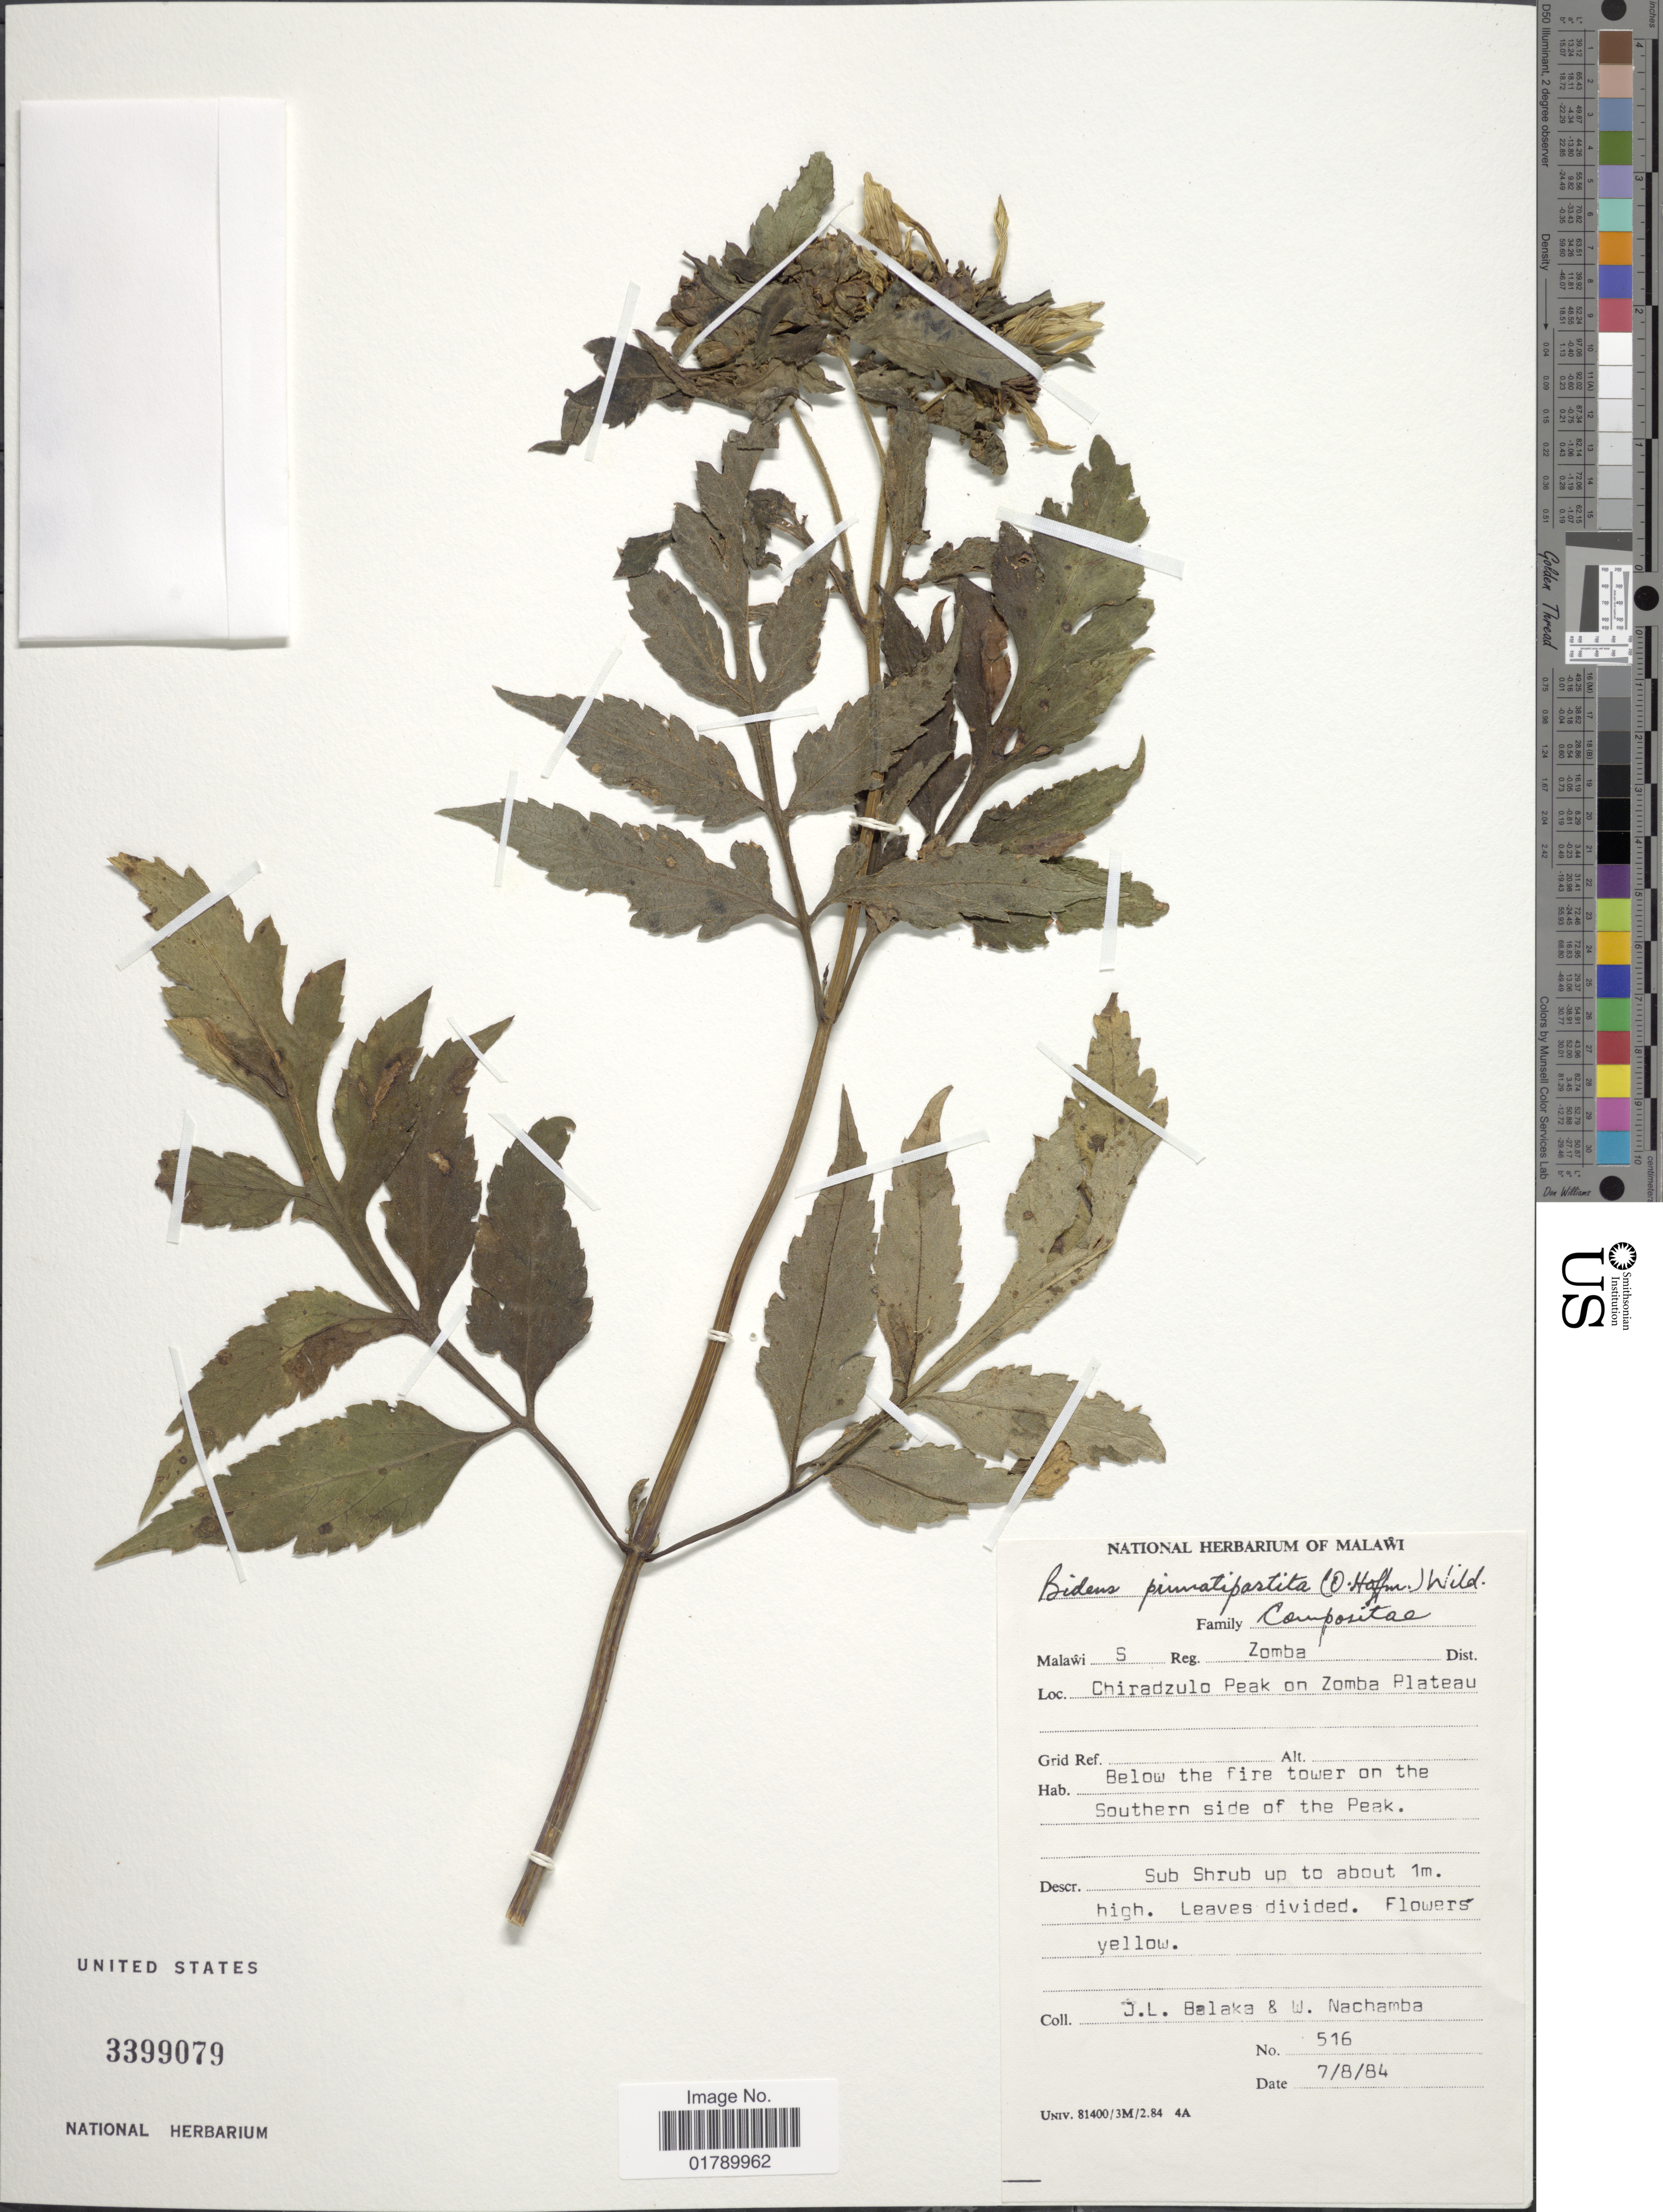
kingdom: Plantae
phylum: Tracheophyta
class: Magnoliopsida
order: Asterales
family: Asteraceae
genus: Bidens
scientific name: Bidens pinnatipartita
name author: (O. Hoffm.) Wild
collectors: J. Balaka & W. Nachamba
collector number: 516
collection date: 1984-08-07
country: Malawi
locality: Malawi S Reg. Zomba Dist. Chiradzulo Peak on Zomba Plateau. Below the fire tower on the Southern side of the Peak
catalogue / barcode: US 3399079